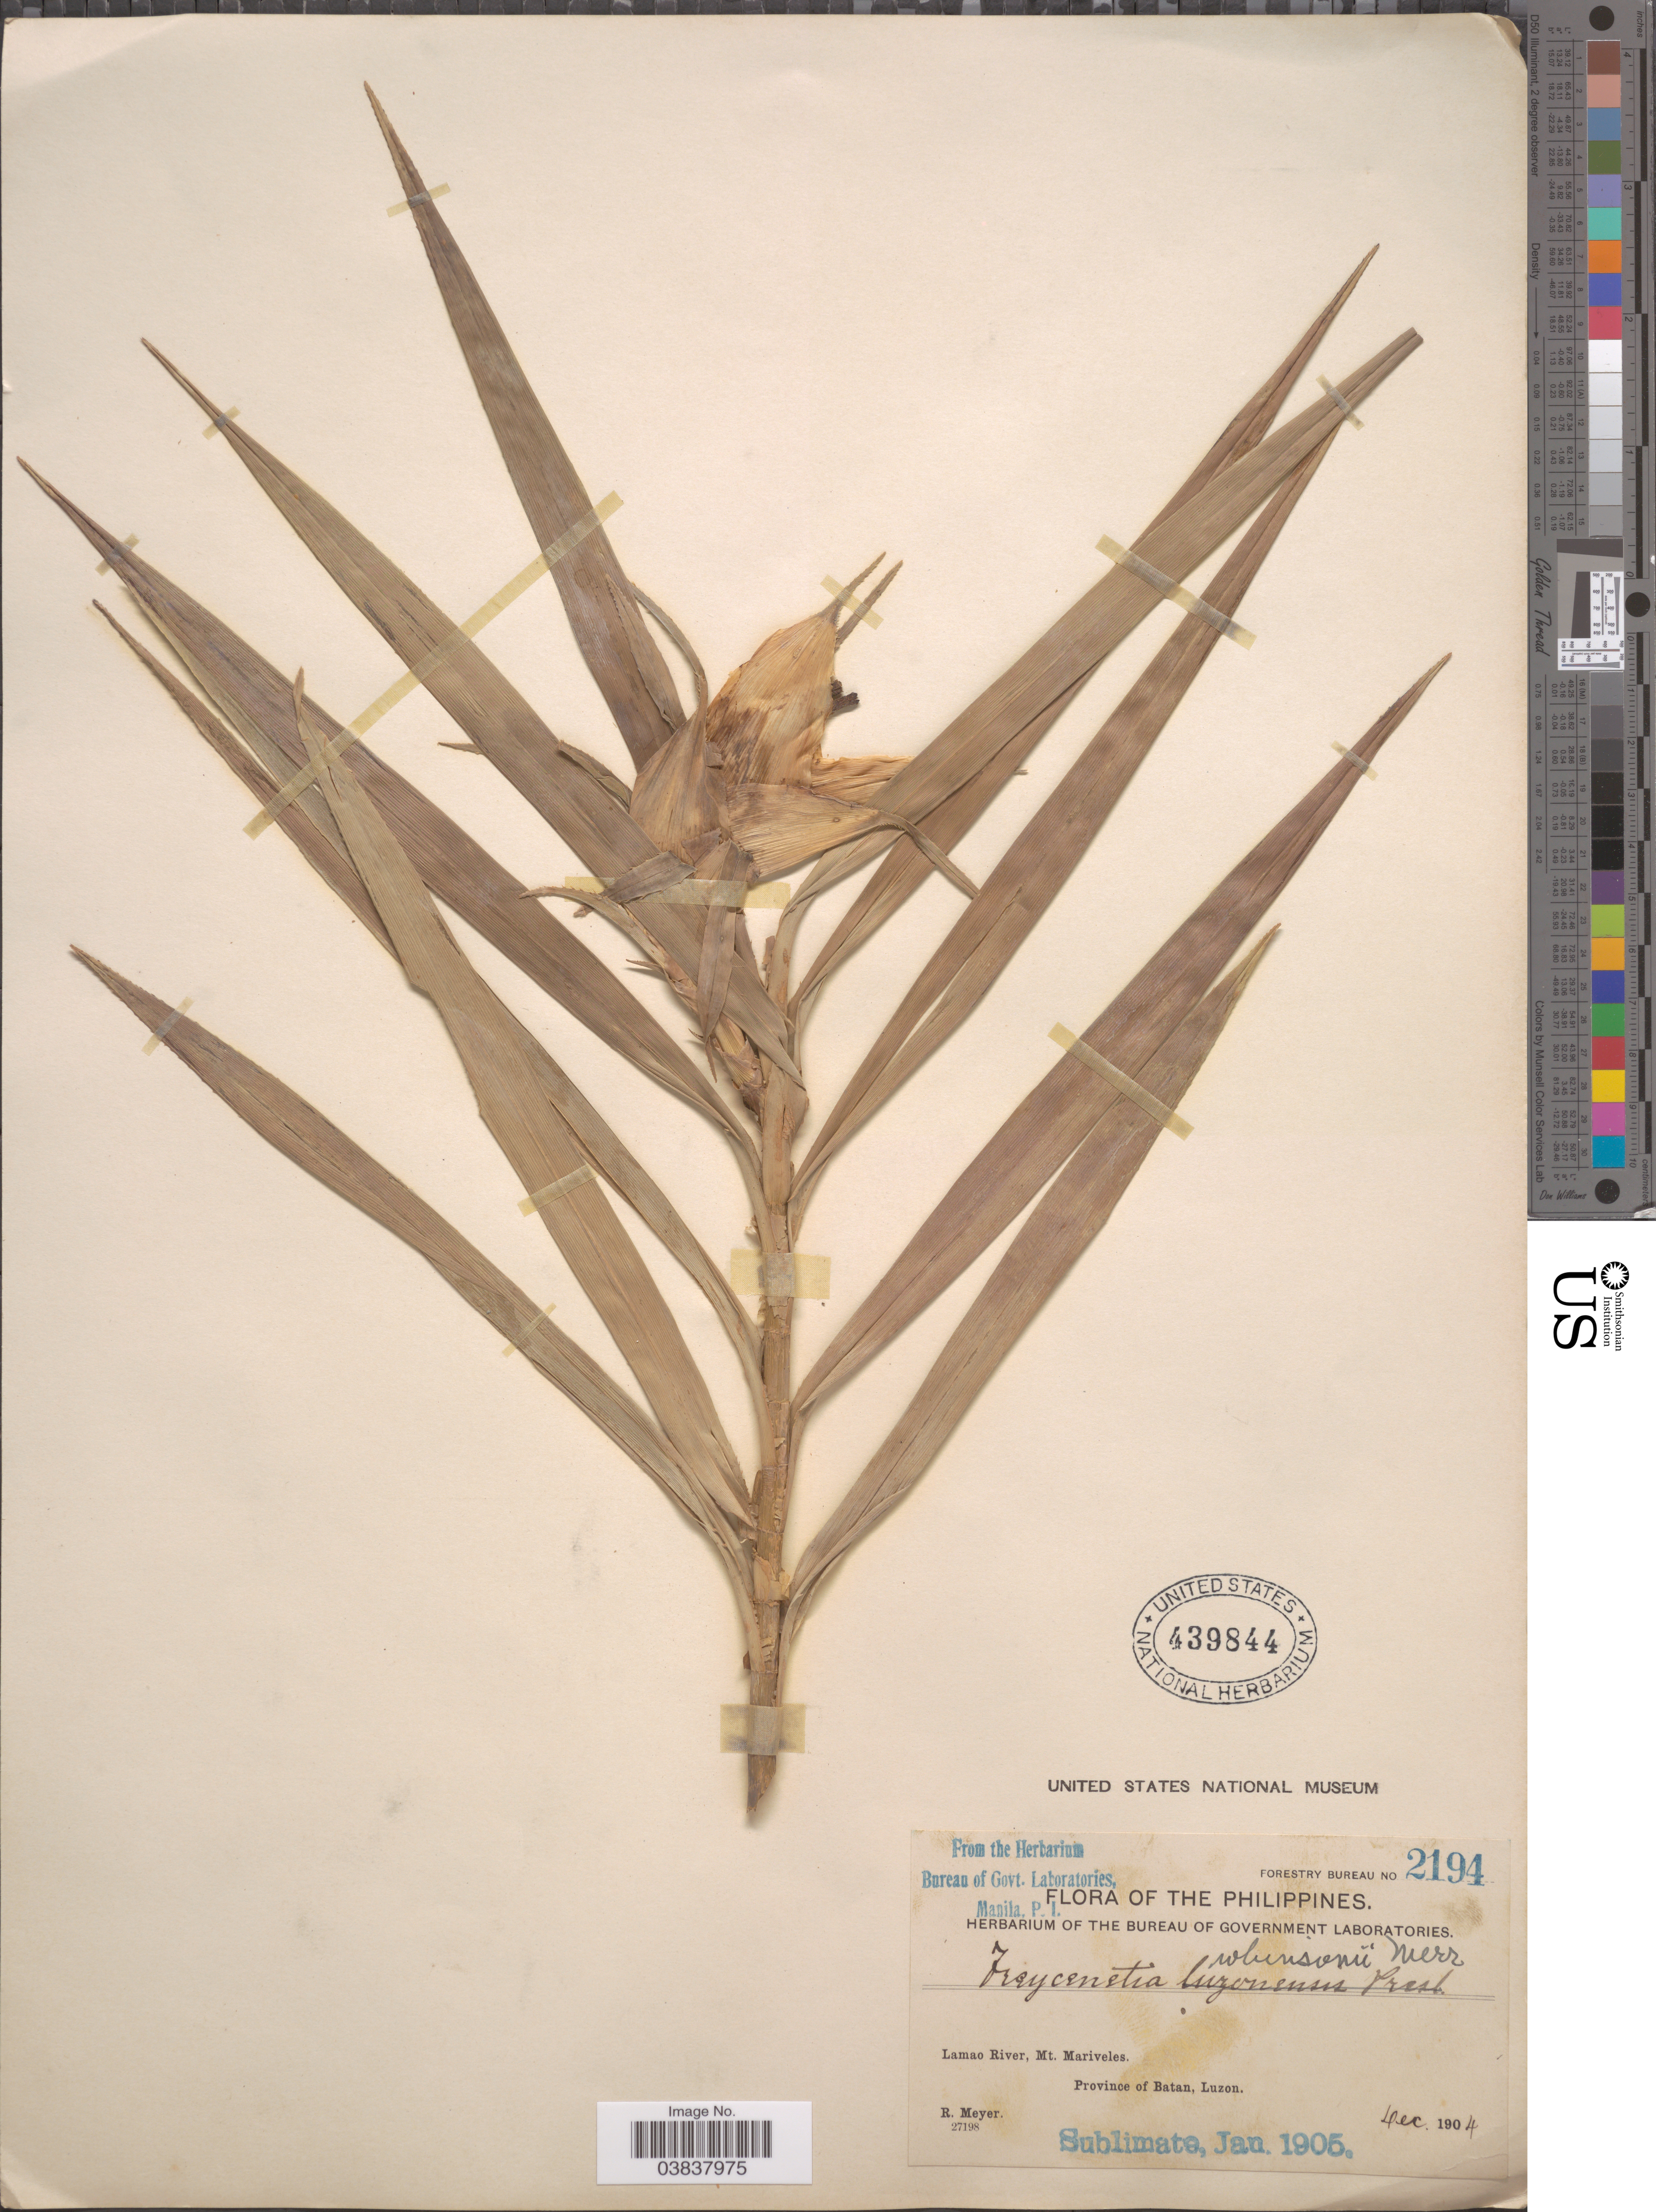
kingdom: Plantae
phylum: Tracheophyta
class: Liliopsida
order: Pandanales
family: Pandanaceae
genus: Freycinetia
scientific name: Freycinetia robinsonii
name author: Merr.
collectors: R. Meyer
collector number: Forestry Bureau 2194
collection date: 1904-12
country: Philippines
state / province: Cagayan Valley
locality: Lamao River, Mt. Mariveles, Province of Batan, Luzon.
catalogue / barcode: US 439844